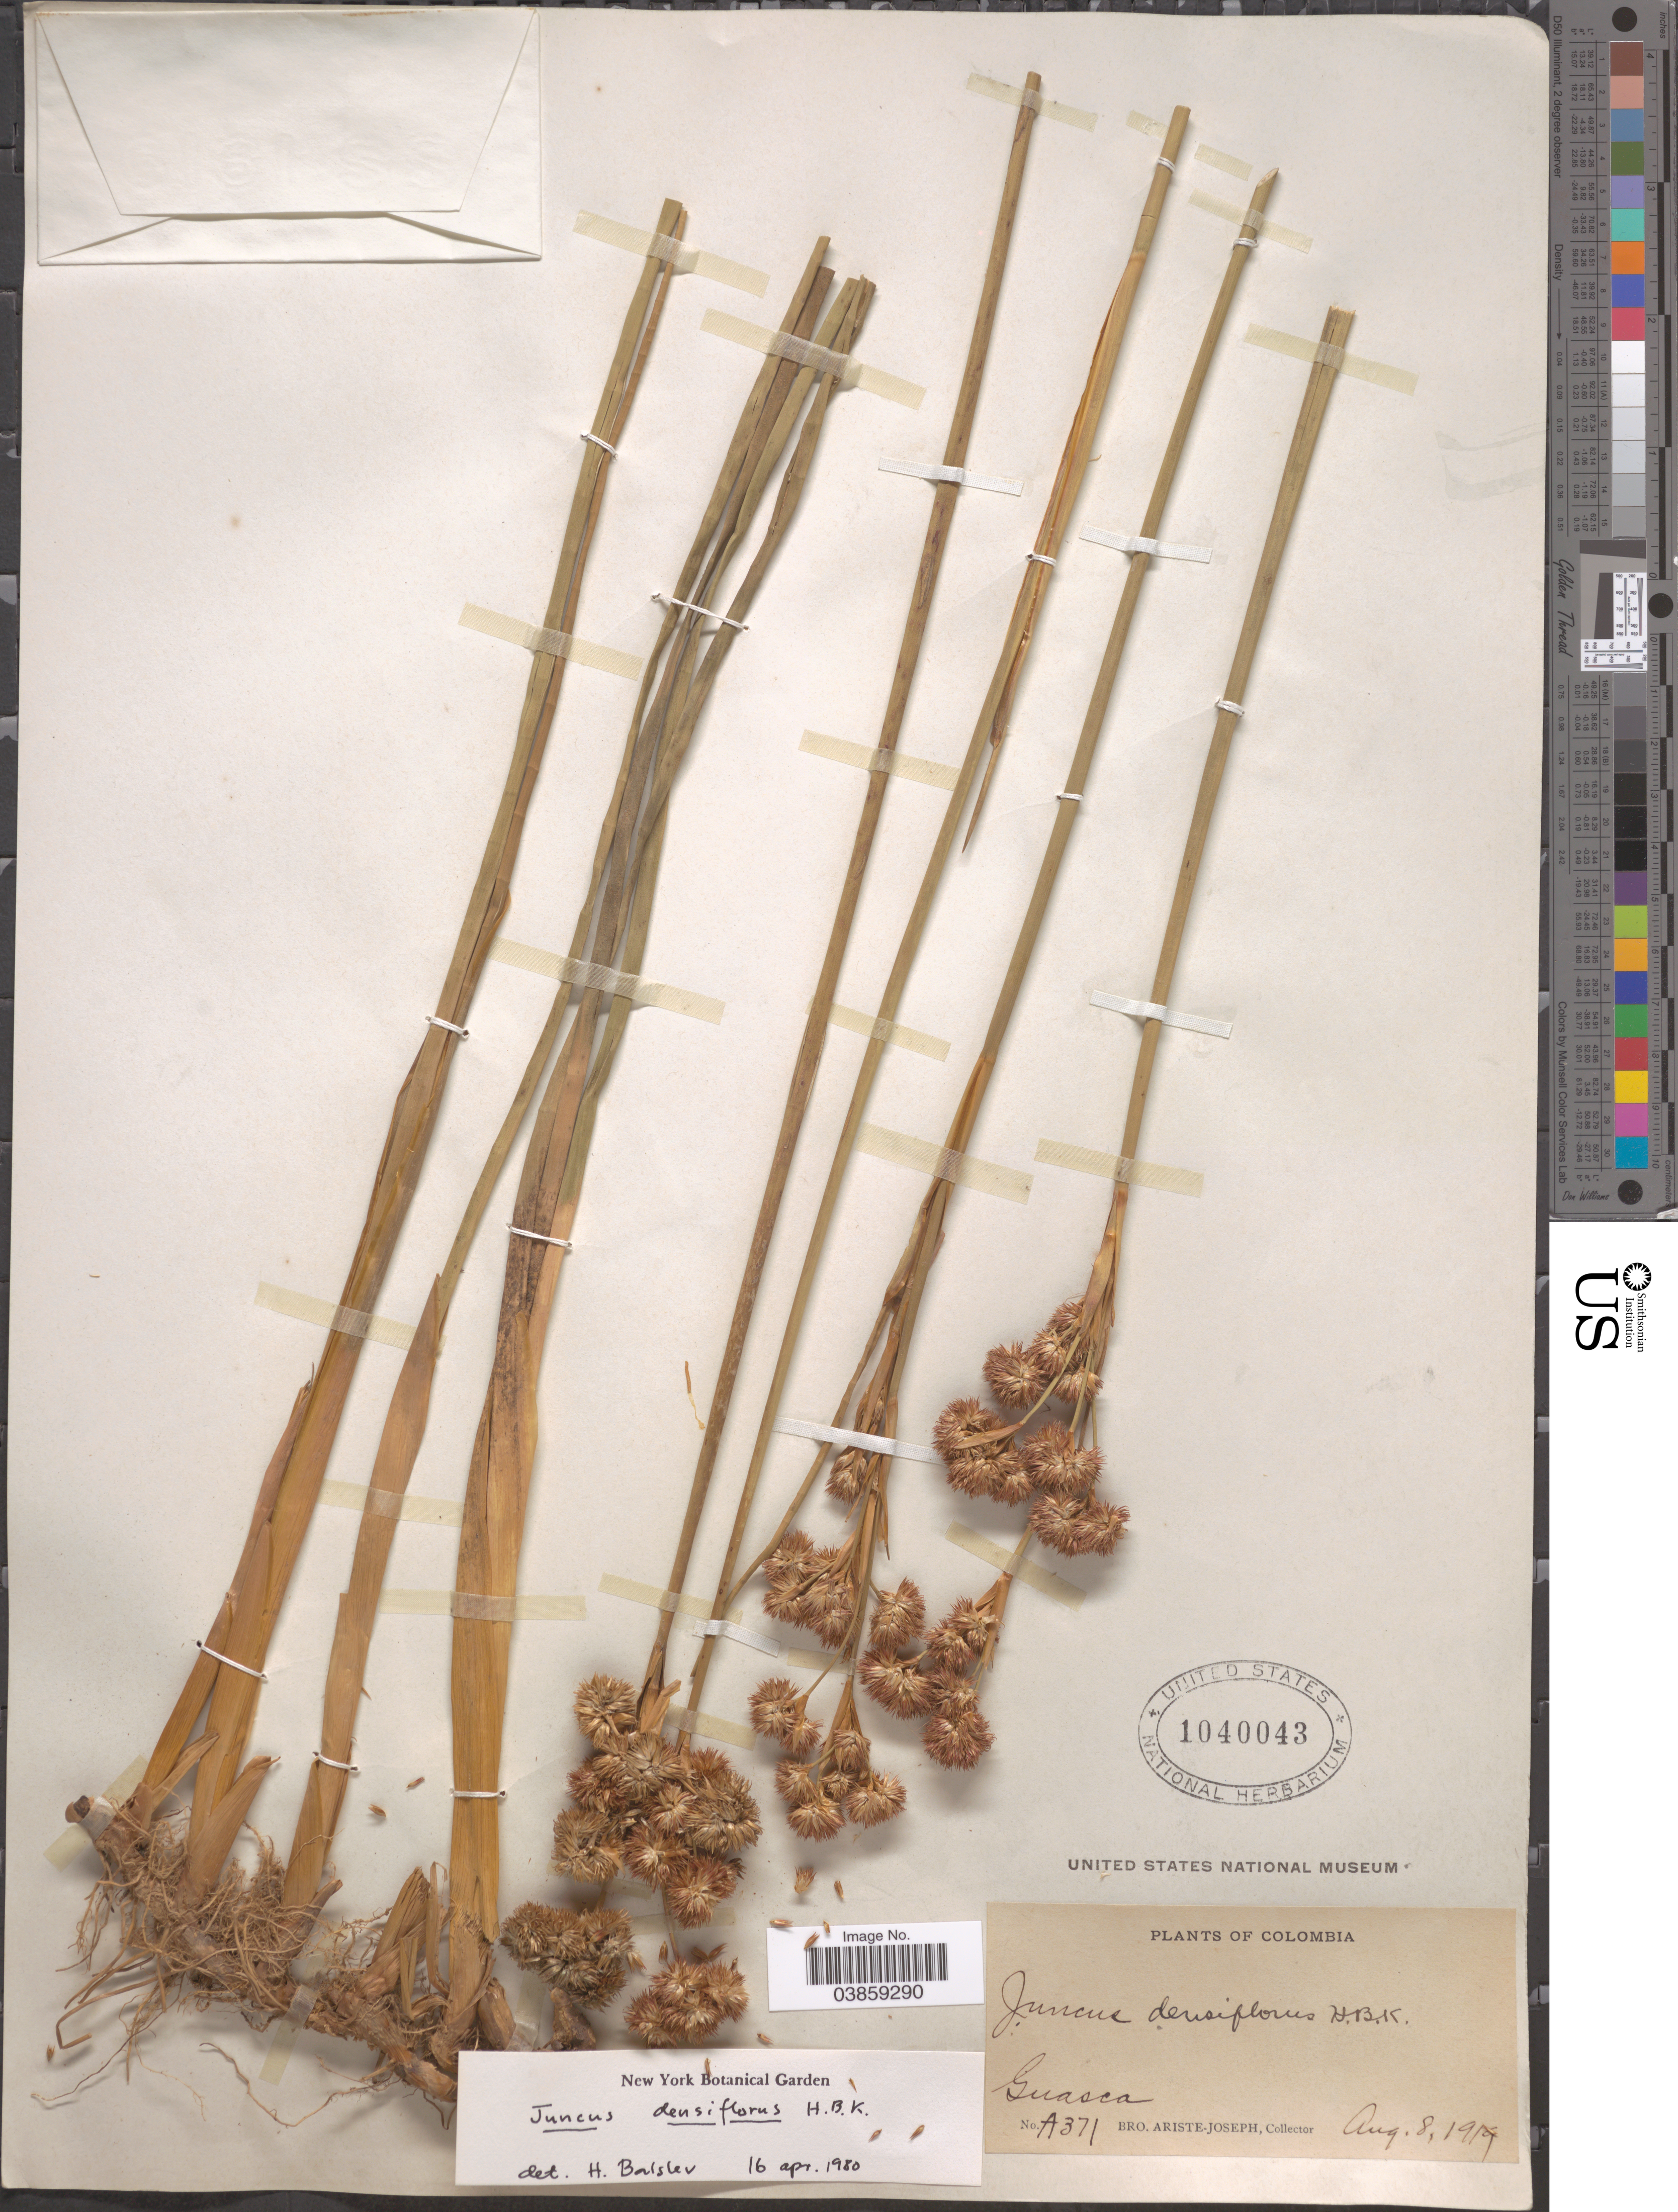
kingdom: Plantae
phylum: Tracheophyta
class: Liliopsida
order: Poales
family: Juncaceae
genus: Juncus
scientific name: Juncus densiflorus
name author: Kunth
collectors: Bro. Ariste-Joseph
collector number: A371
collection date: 1919-08-08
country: Colombia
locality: Guasca.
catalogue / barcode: US 1040043